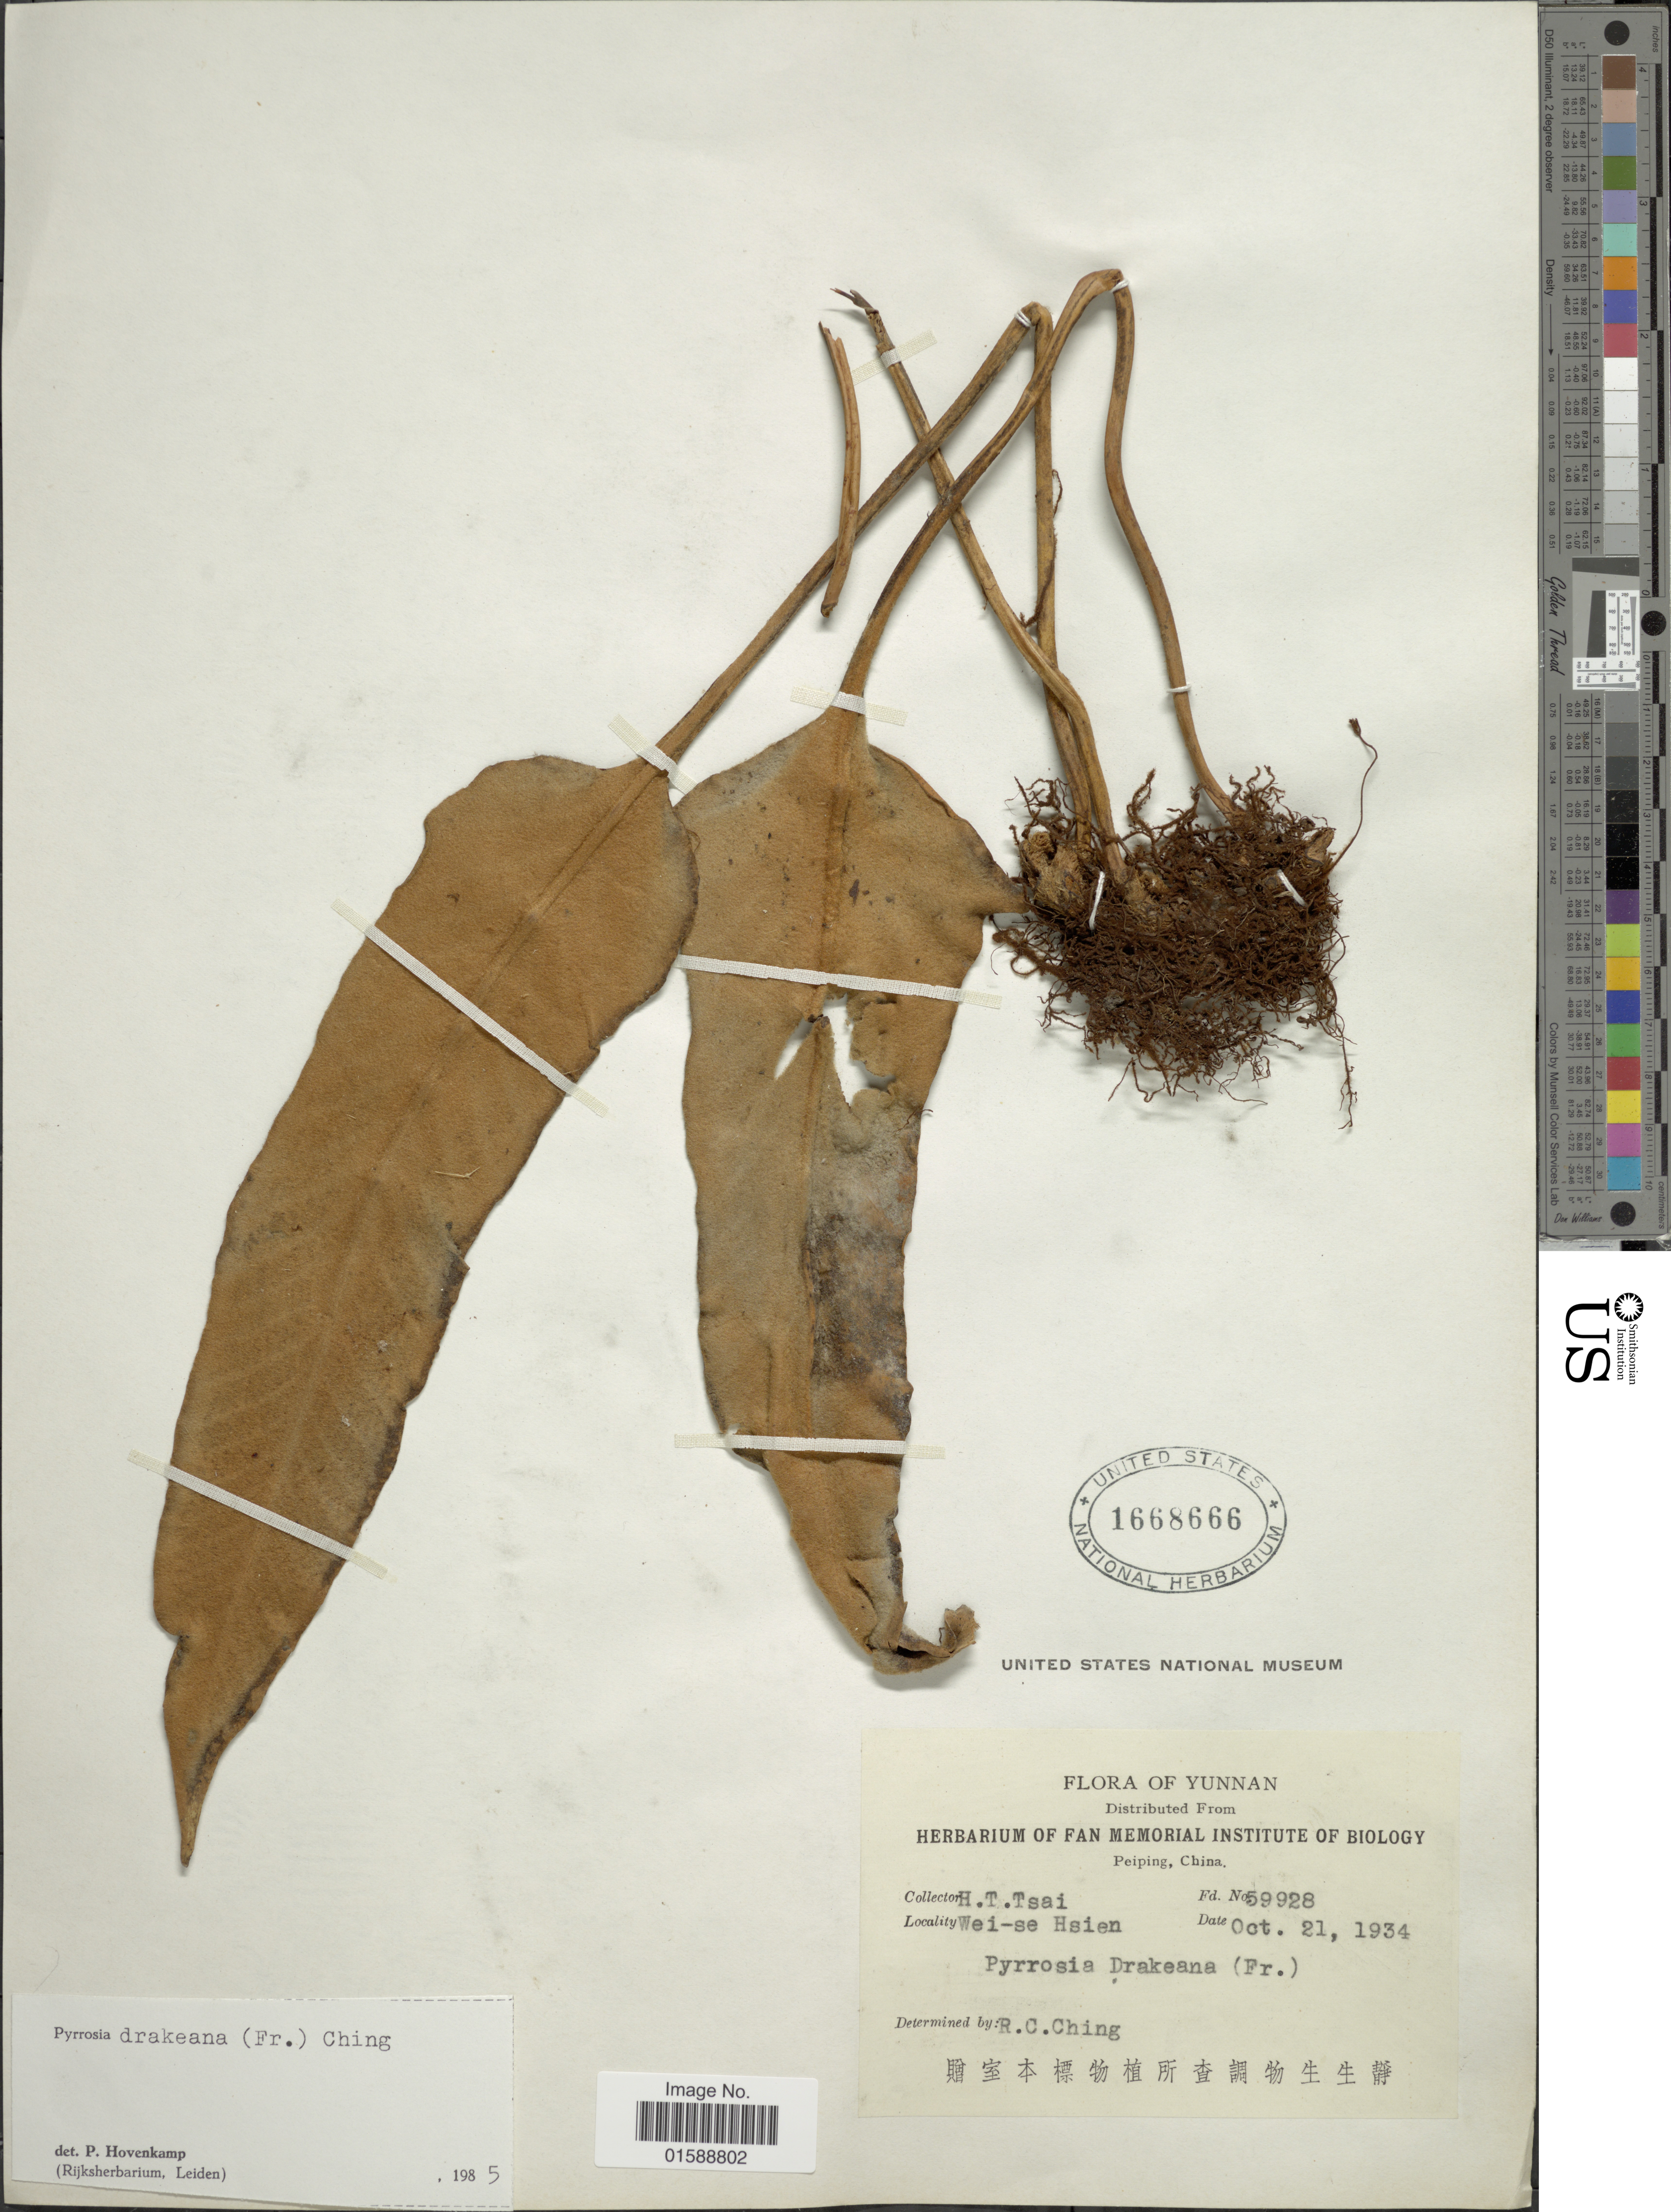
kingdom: Plantae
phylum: Tracheophyta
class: Polypodiopsida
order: Polypodiales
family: Polypodiaceae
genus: Pyrrosia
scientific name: Pyrrosia drakeana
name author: (Franch.) Ching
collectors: H. Tsai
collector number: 59928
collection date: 1934-10-21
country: China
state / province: Yunnan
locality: Wei-se Hsien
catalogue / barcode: US 1668666